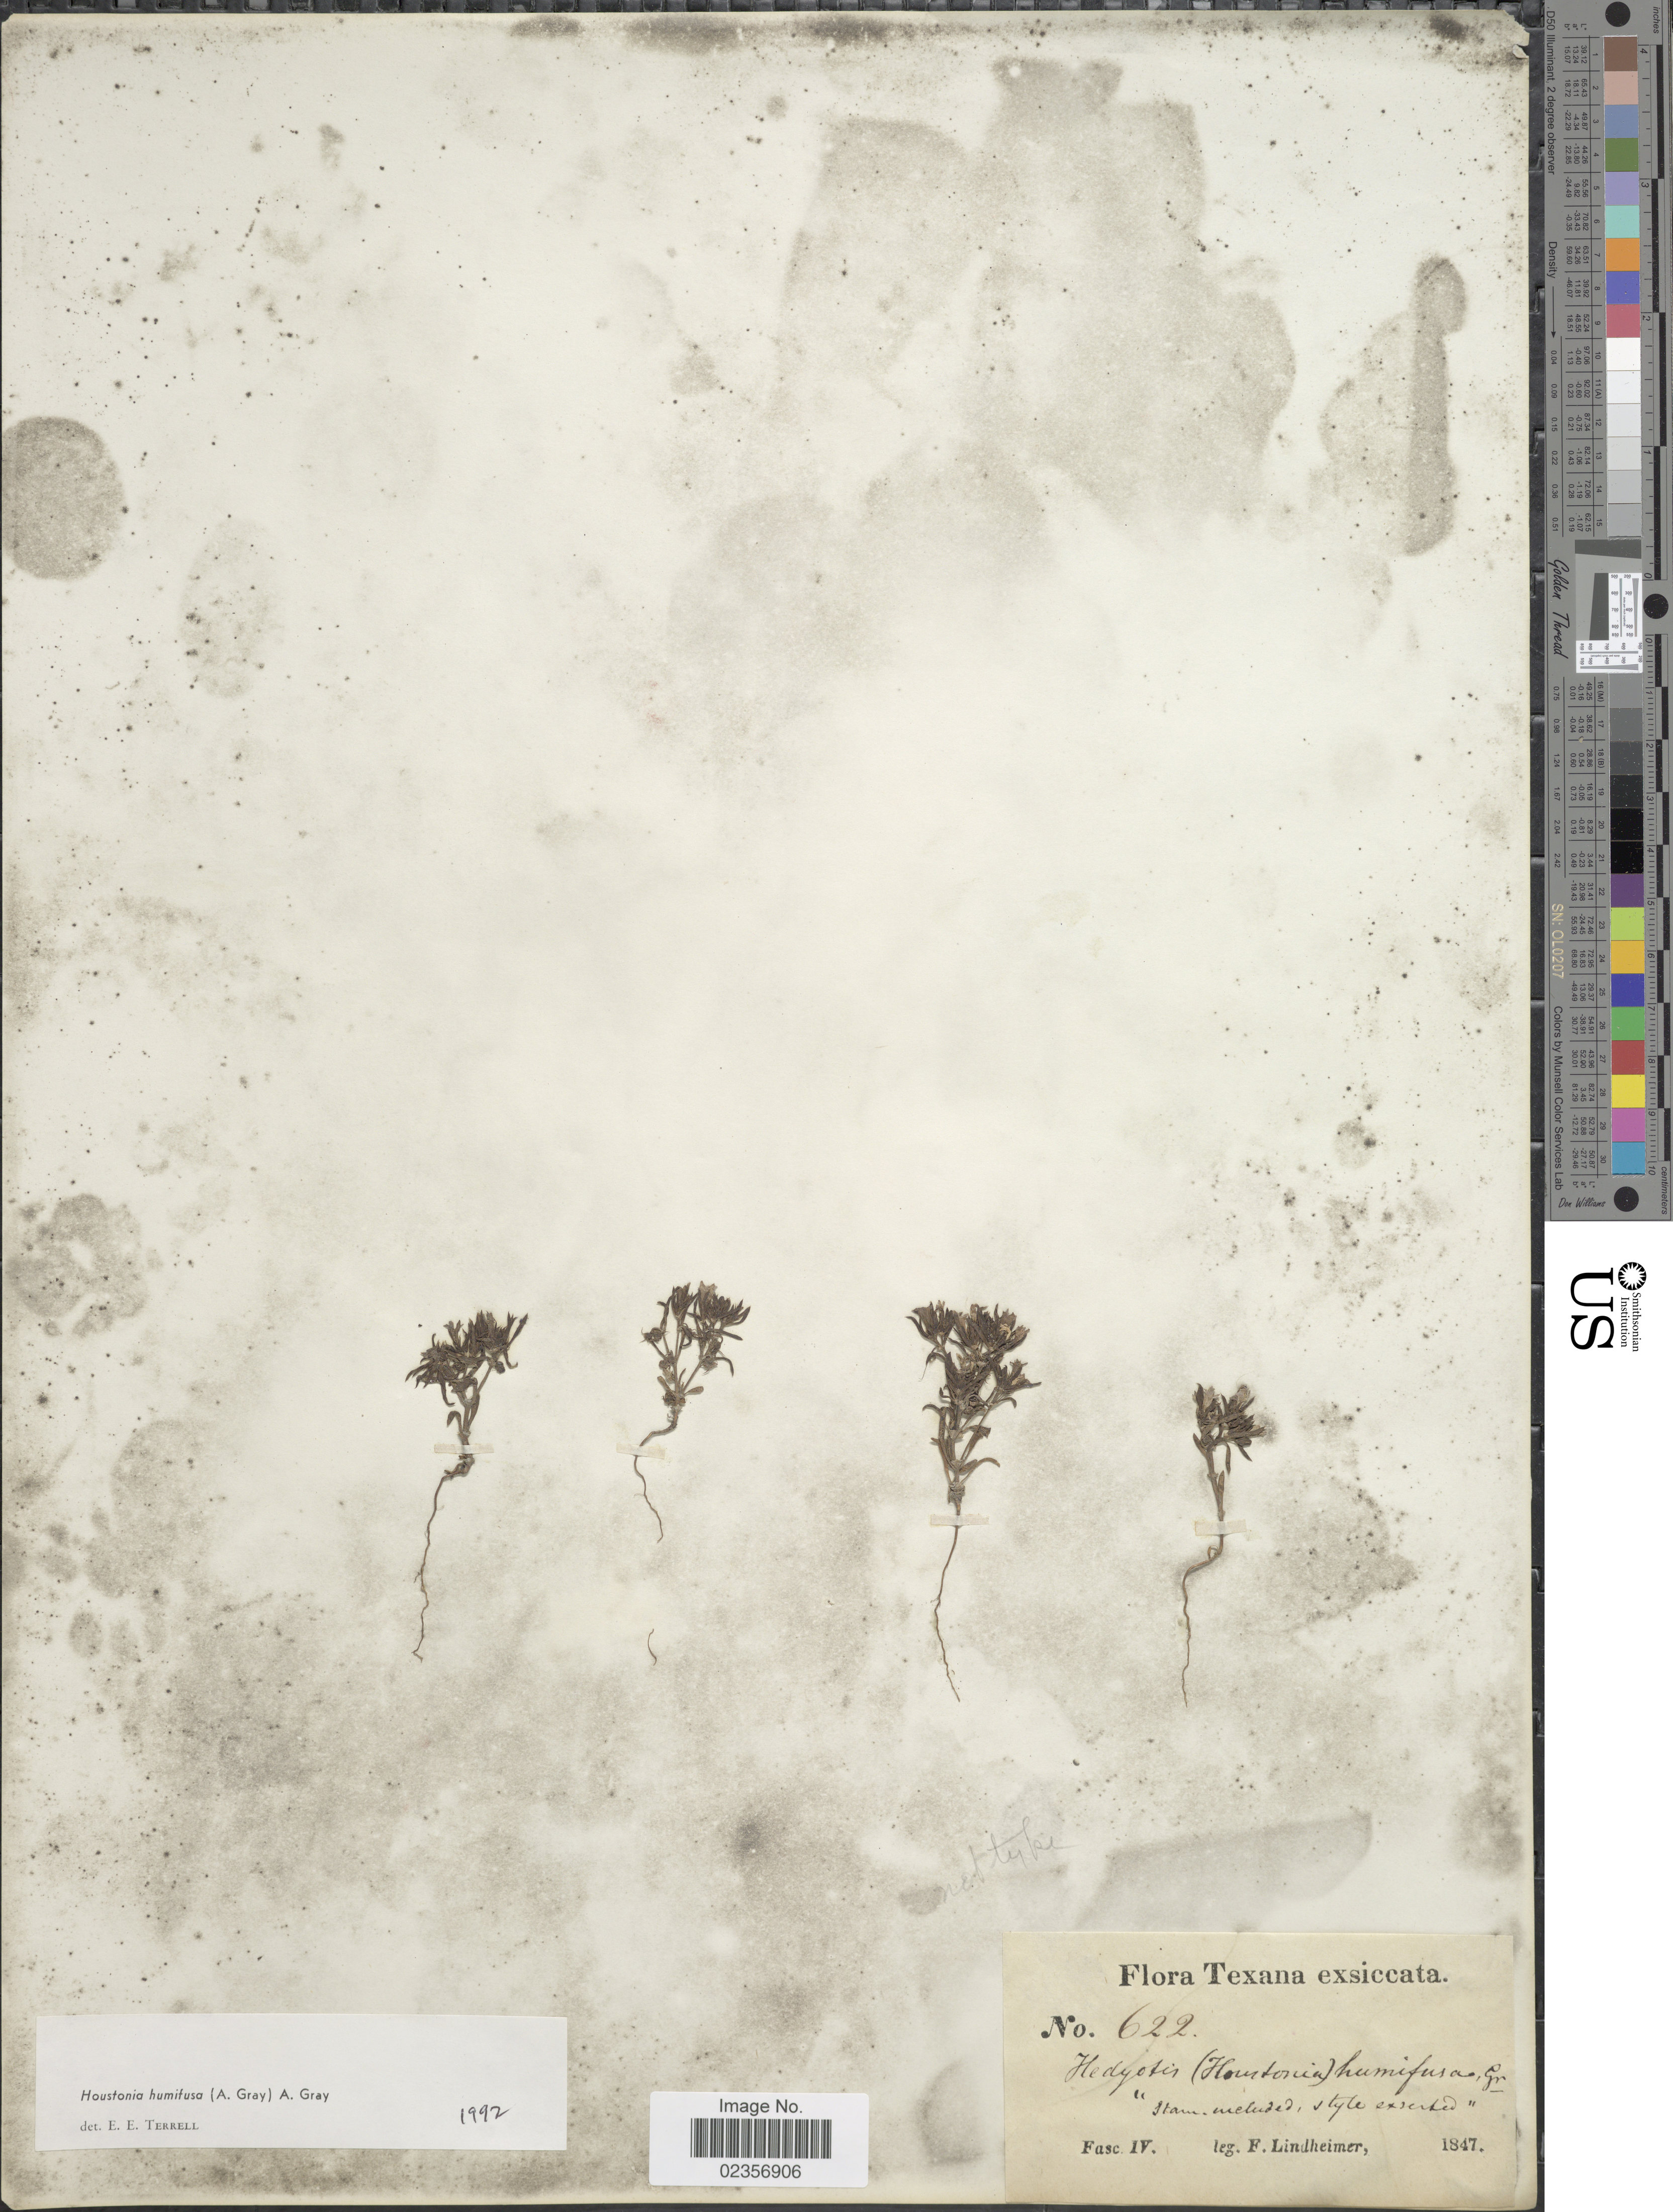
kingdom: Plantae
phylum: Tracheophyta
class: Magnoliopsida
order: Gentianales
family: Rubiaceae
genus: Houstonia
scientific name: Houstonia humifusa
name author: (A. Gray) A. Gray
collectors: F. Lindheimer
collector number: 622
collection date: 1847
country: United States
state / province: Texas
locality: Texana, Fase IV